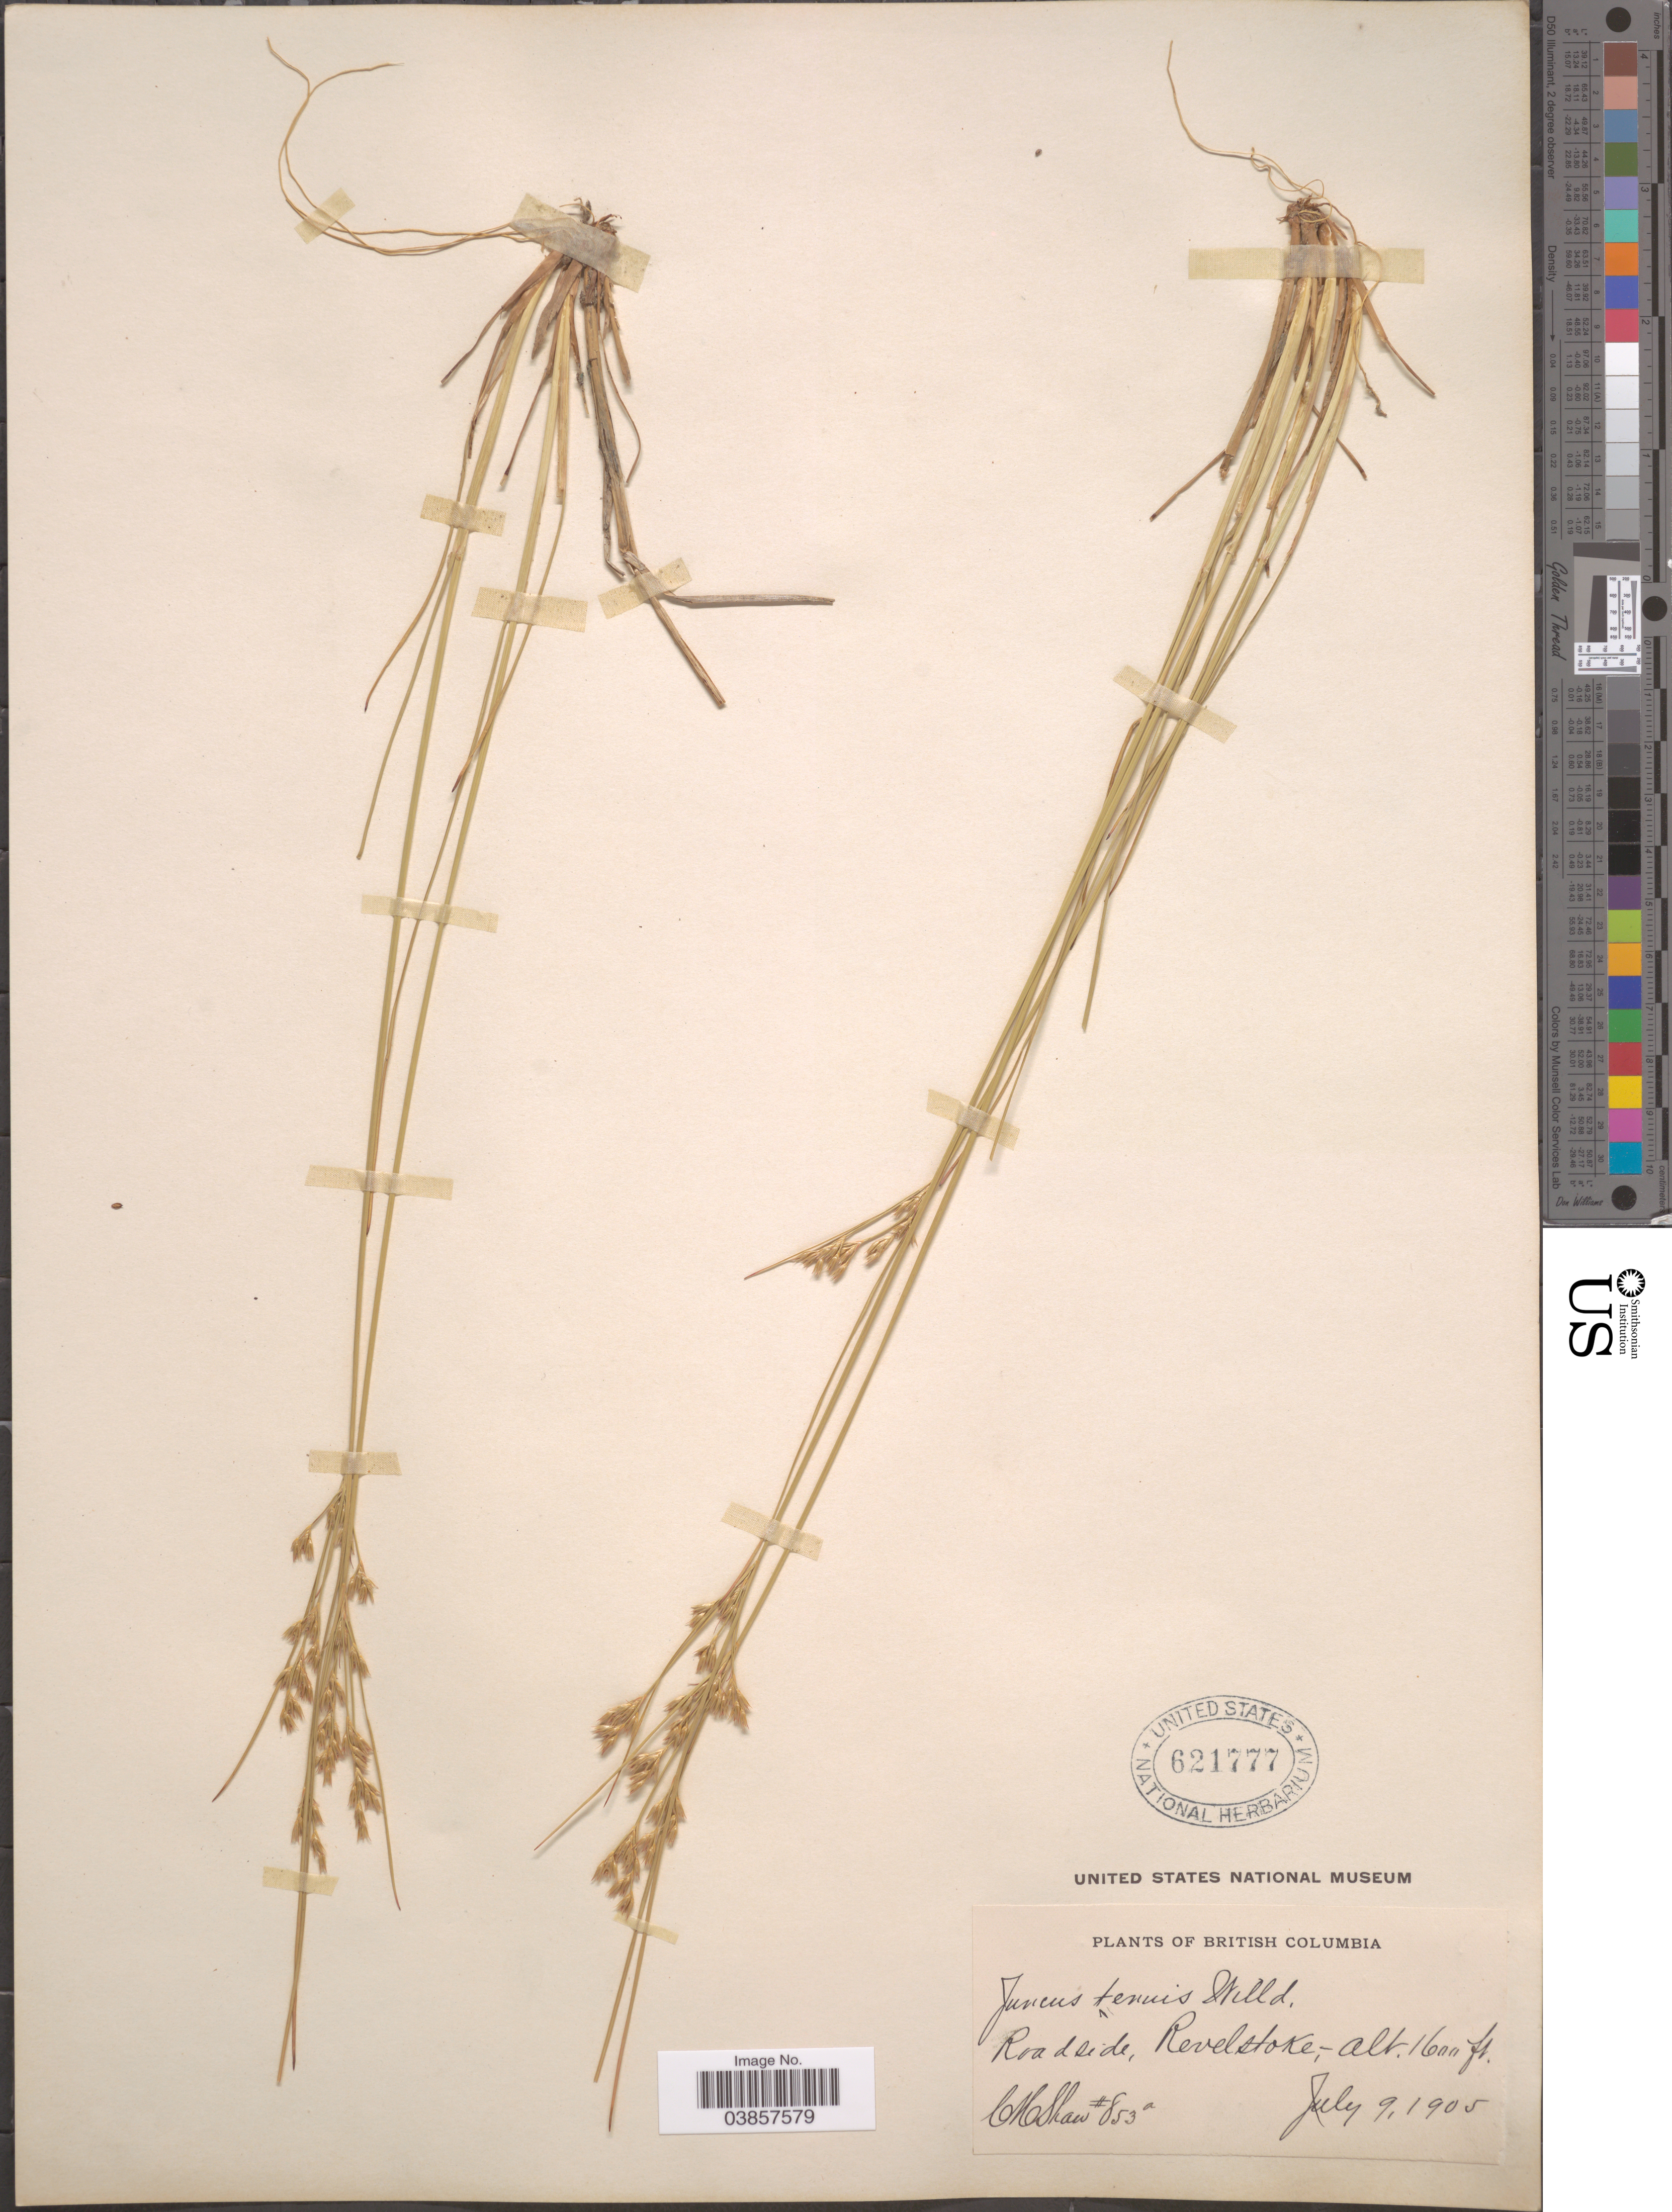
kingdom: Plantae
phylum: Tracheophyta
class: Liliopsida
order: Poales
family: Juncaceae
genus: Juncus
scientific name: Juncus tenuis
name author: Willd.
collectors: C. H. Shaw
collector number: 853a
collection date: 1905-07-09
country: Canada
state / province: British Columbia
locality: Revelstoke.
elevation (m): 488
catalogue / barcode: US 621777